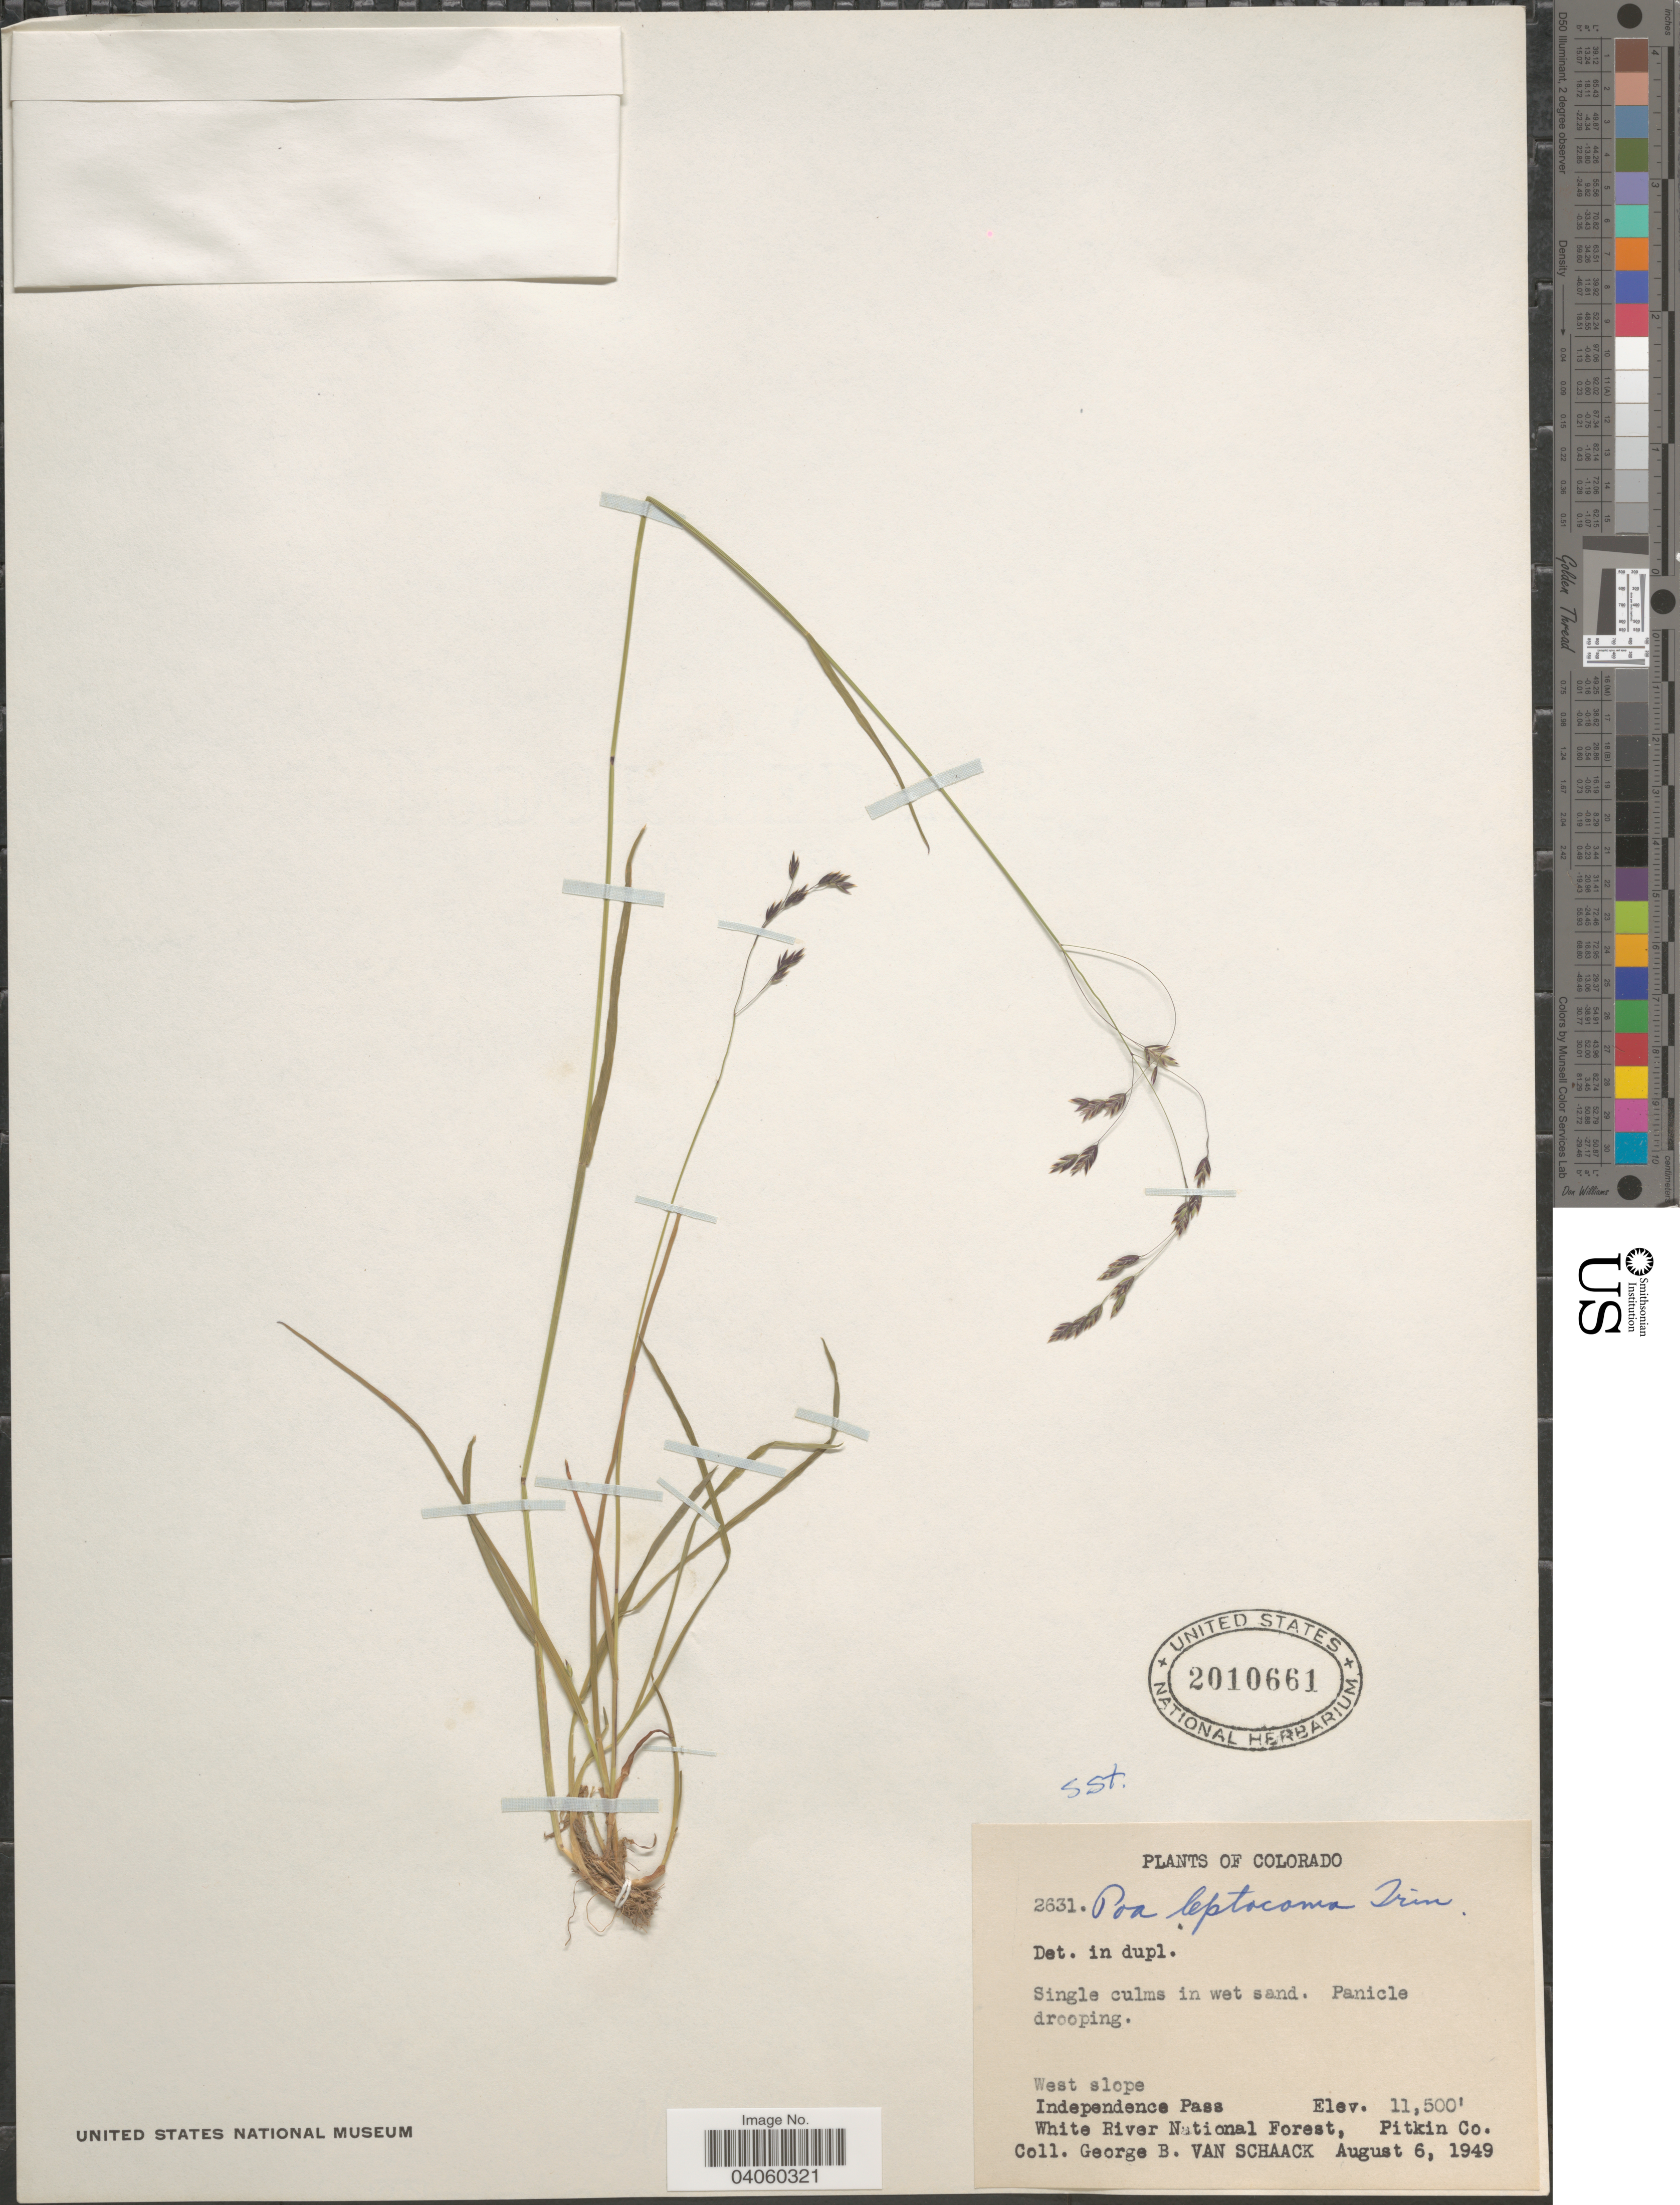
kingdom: Plantae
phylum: Tracheophyta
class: Liliopsida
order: Poales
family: Poaceae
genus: Poa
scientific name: Poa leptocoma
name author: Trin.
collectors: G. Van Schaack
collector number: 2631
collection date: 1949-08-06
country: United States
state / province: Colorado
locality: West slope, Independence Pass. White River National Forest, Pitkin Co.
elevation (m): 3505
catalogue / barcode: US 2010661